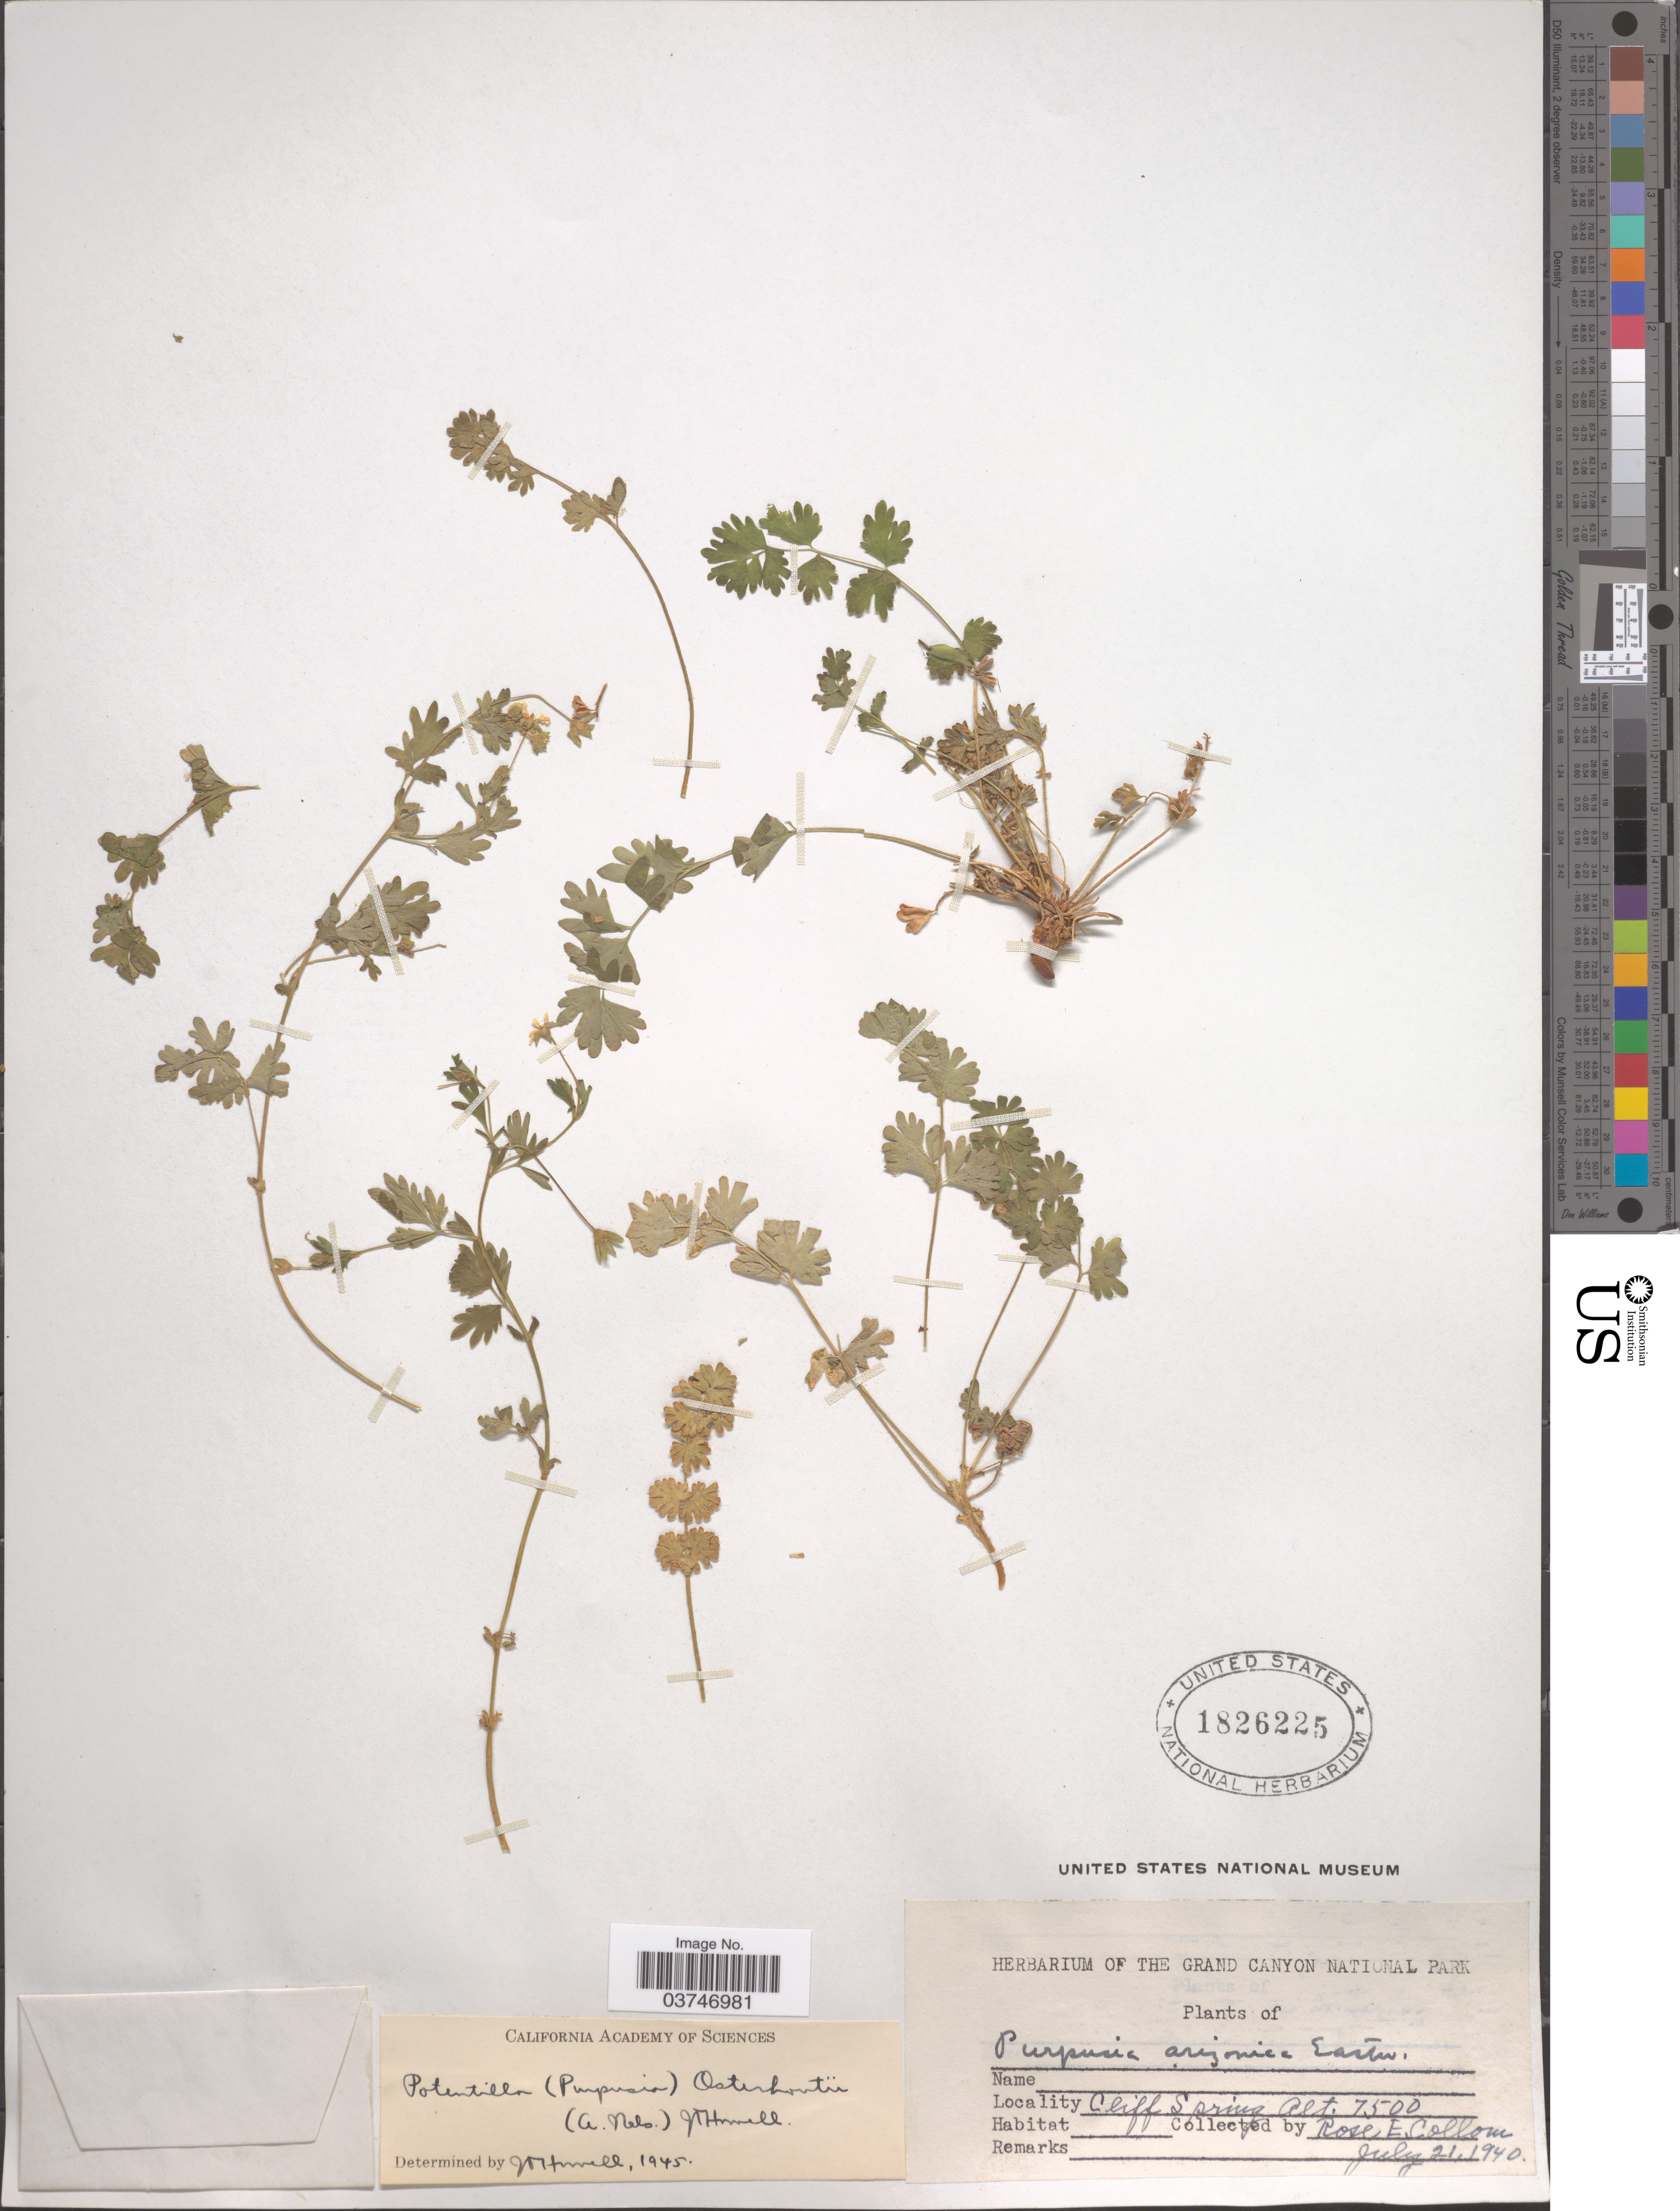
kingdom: Plantae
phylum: Tracheophyta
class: Magnoliopsida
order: Rosales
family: Rosaceae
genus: Potentilla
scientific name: Potentilla osterhoutii var. osterhoutii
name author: (A. Nelson) J.T. Howell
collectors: R. E. Collom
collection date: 1940-07-21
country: United States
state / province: Arizona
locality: Cliff Spring.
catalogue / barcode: US 1826225